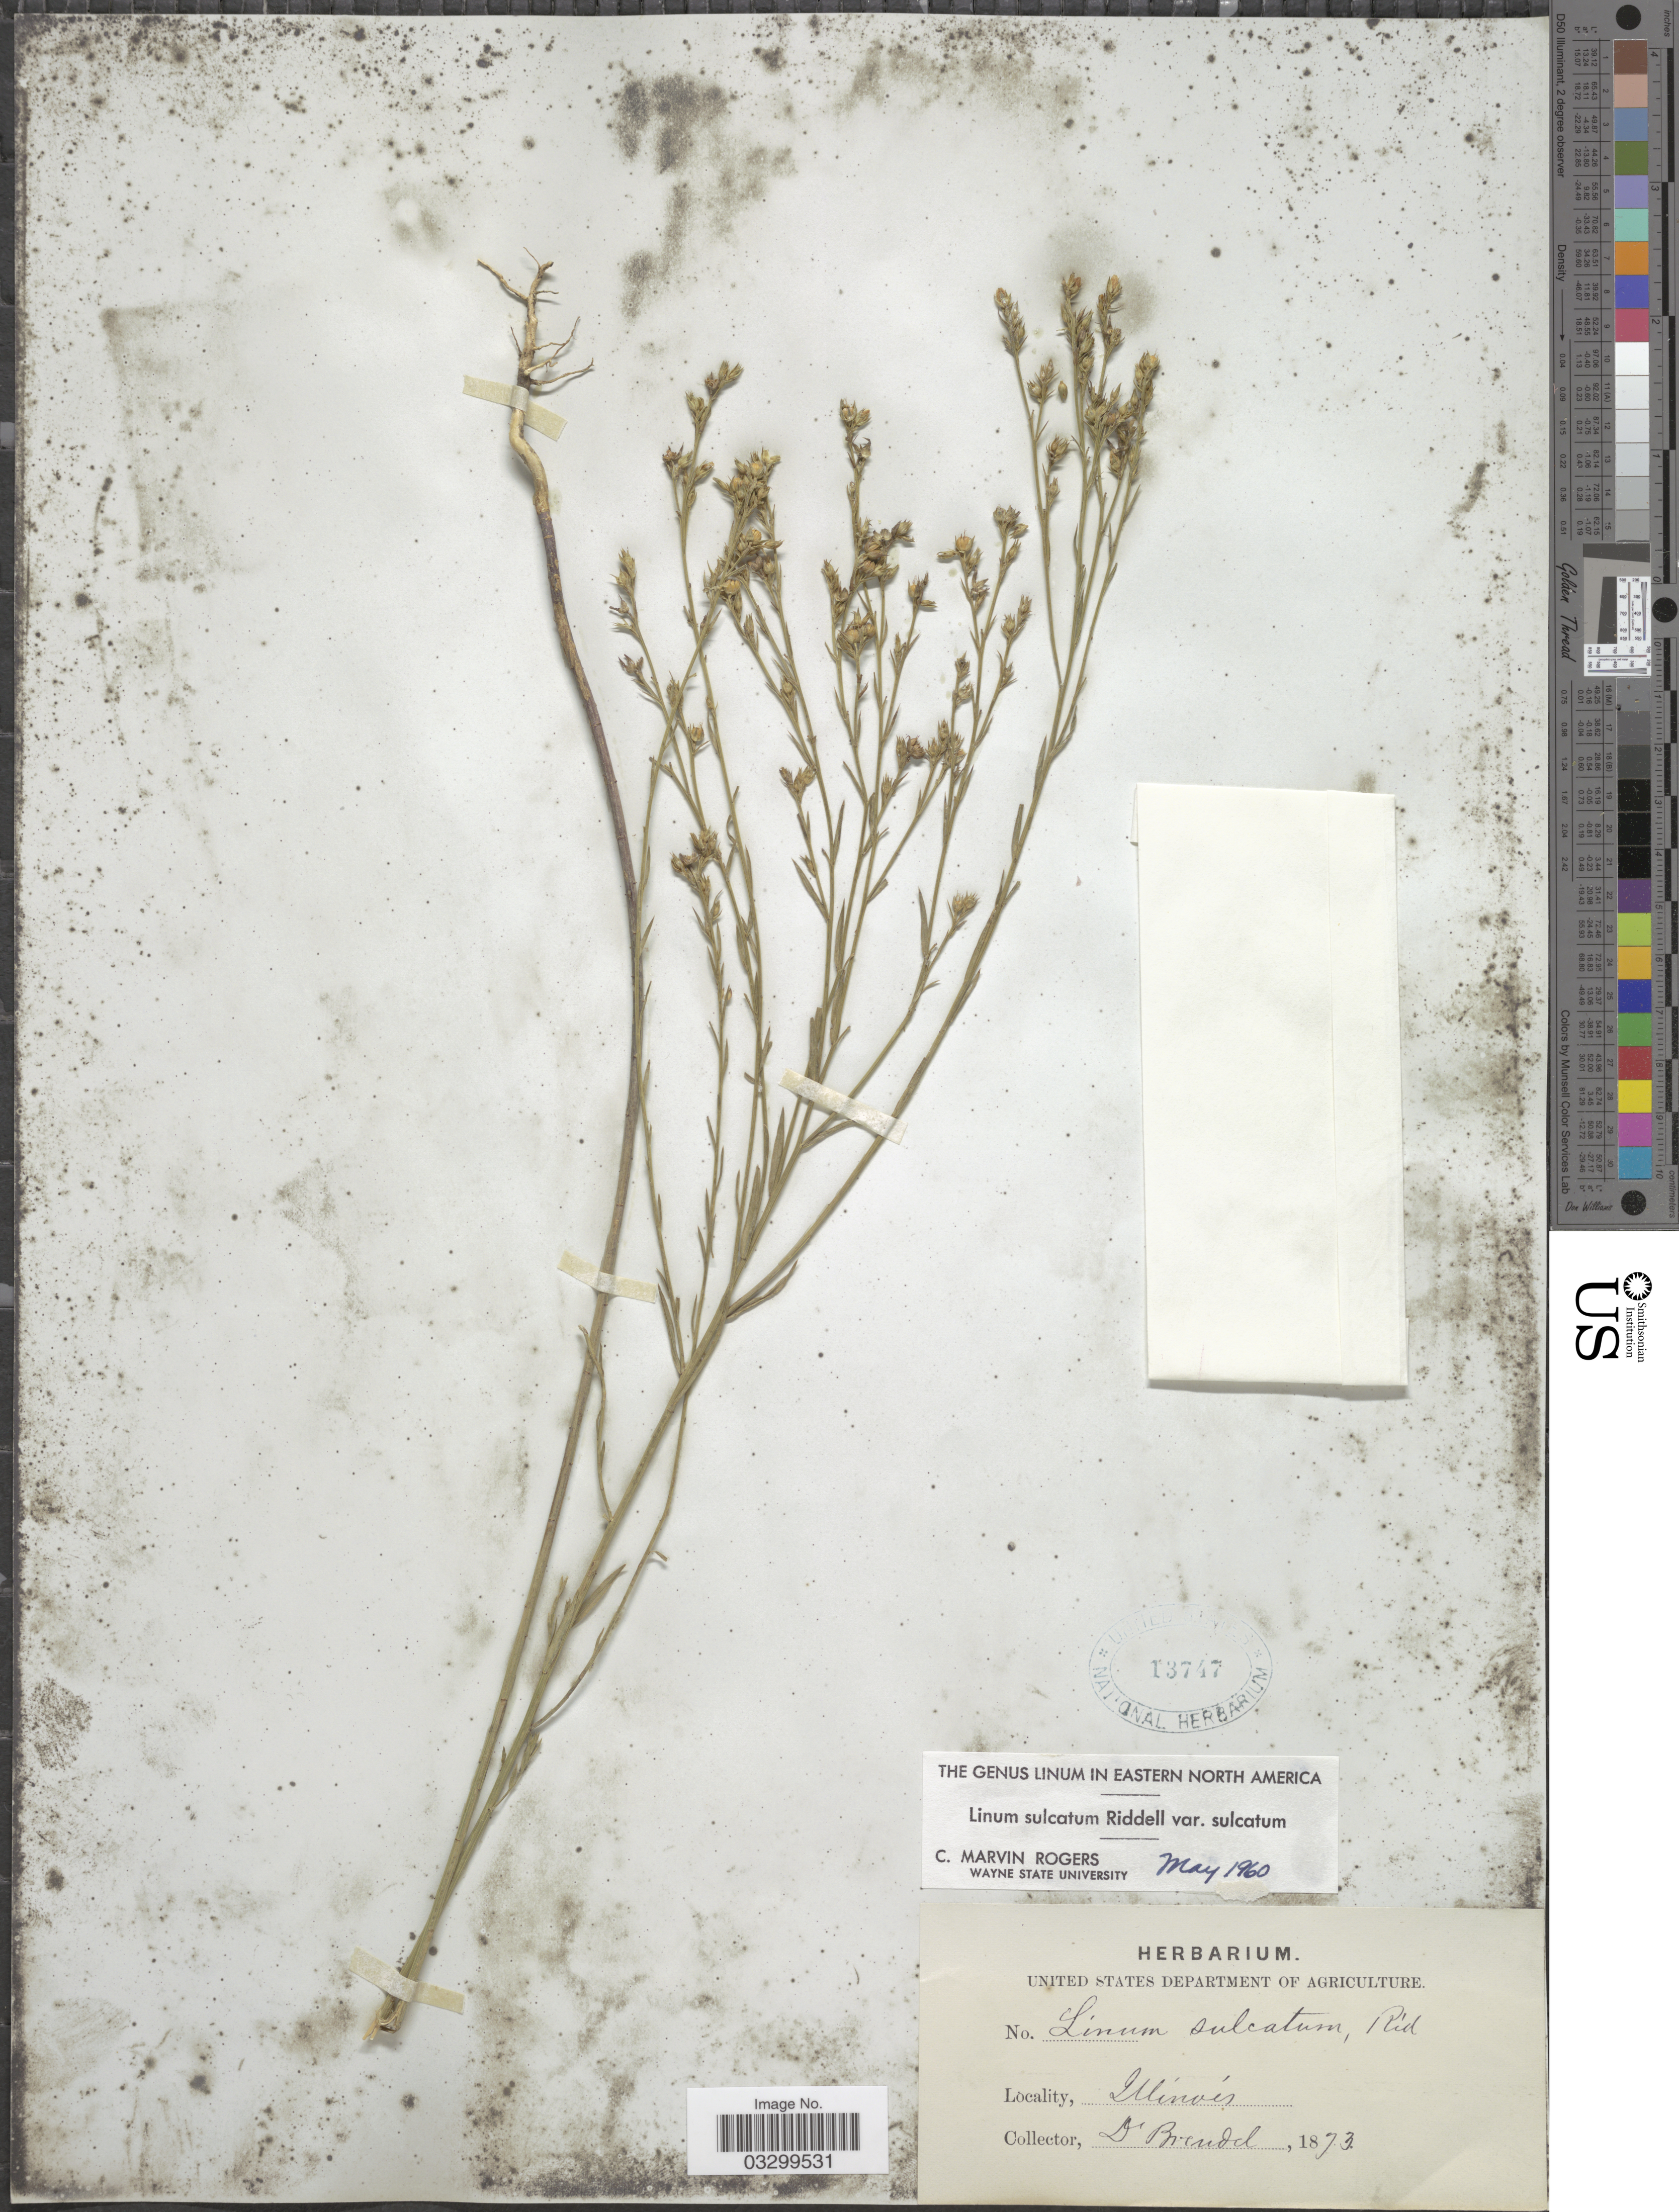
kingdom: Plantae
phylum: Tracheophyta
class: Magnoliopsida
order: Malpighiales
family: Linaceae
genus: Linum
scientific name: Linum sulcatum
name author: Riddell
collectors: -. Brendel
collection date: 1873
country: United States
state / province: Illinois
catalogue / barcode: US 13747